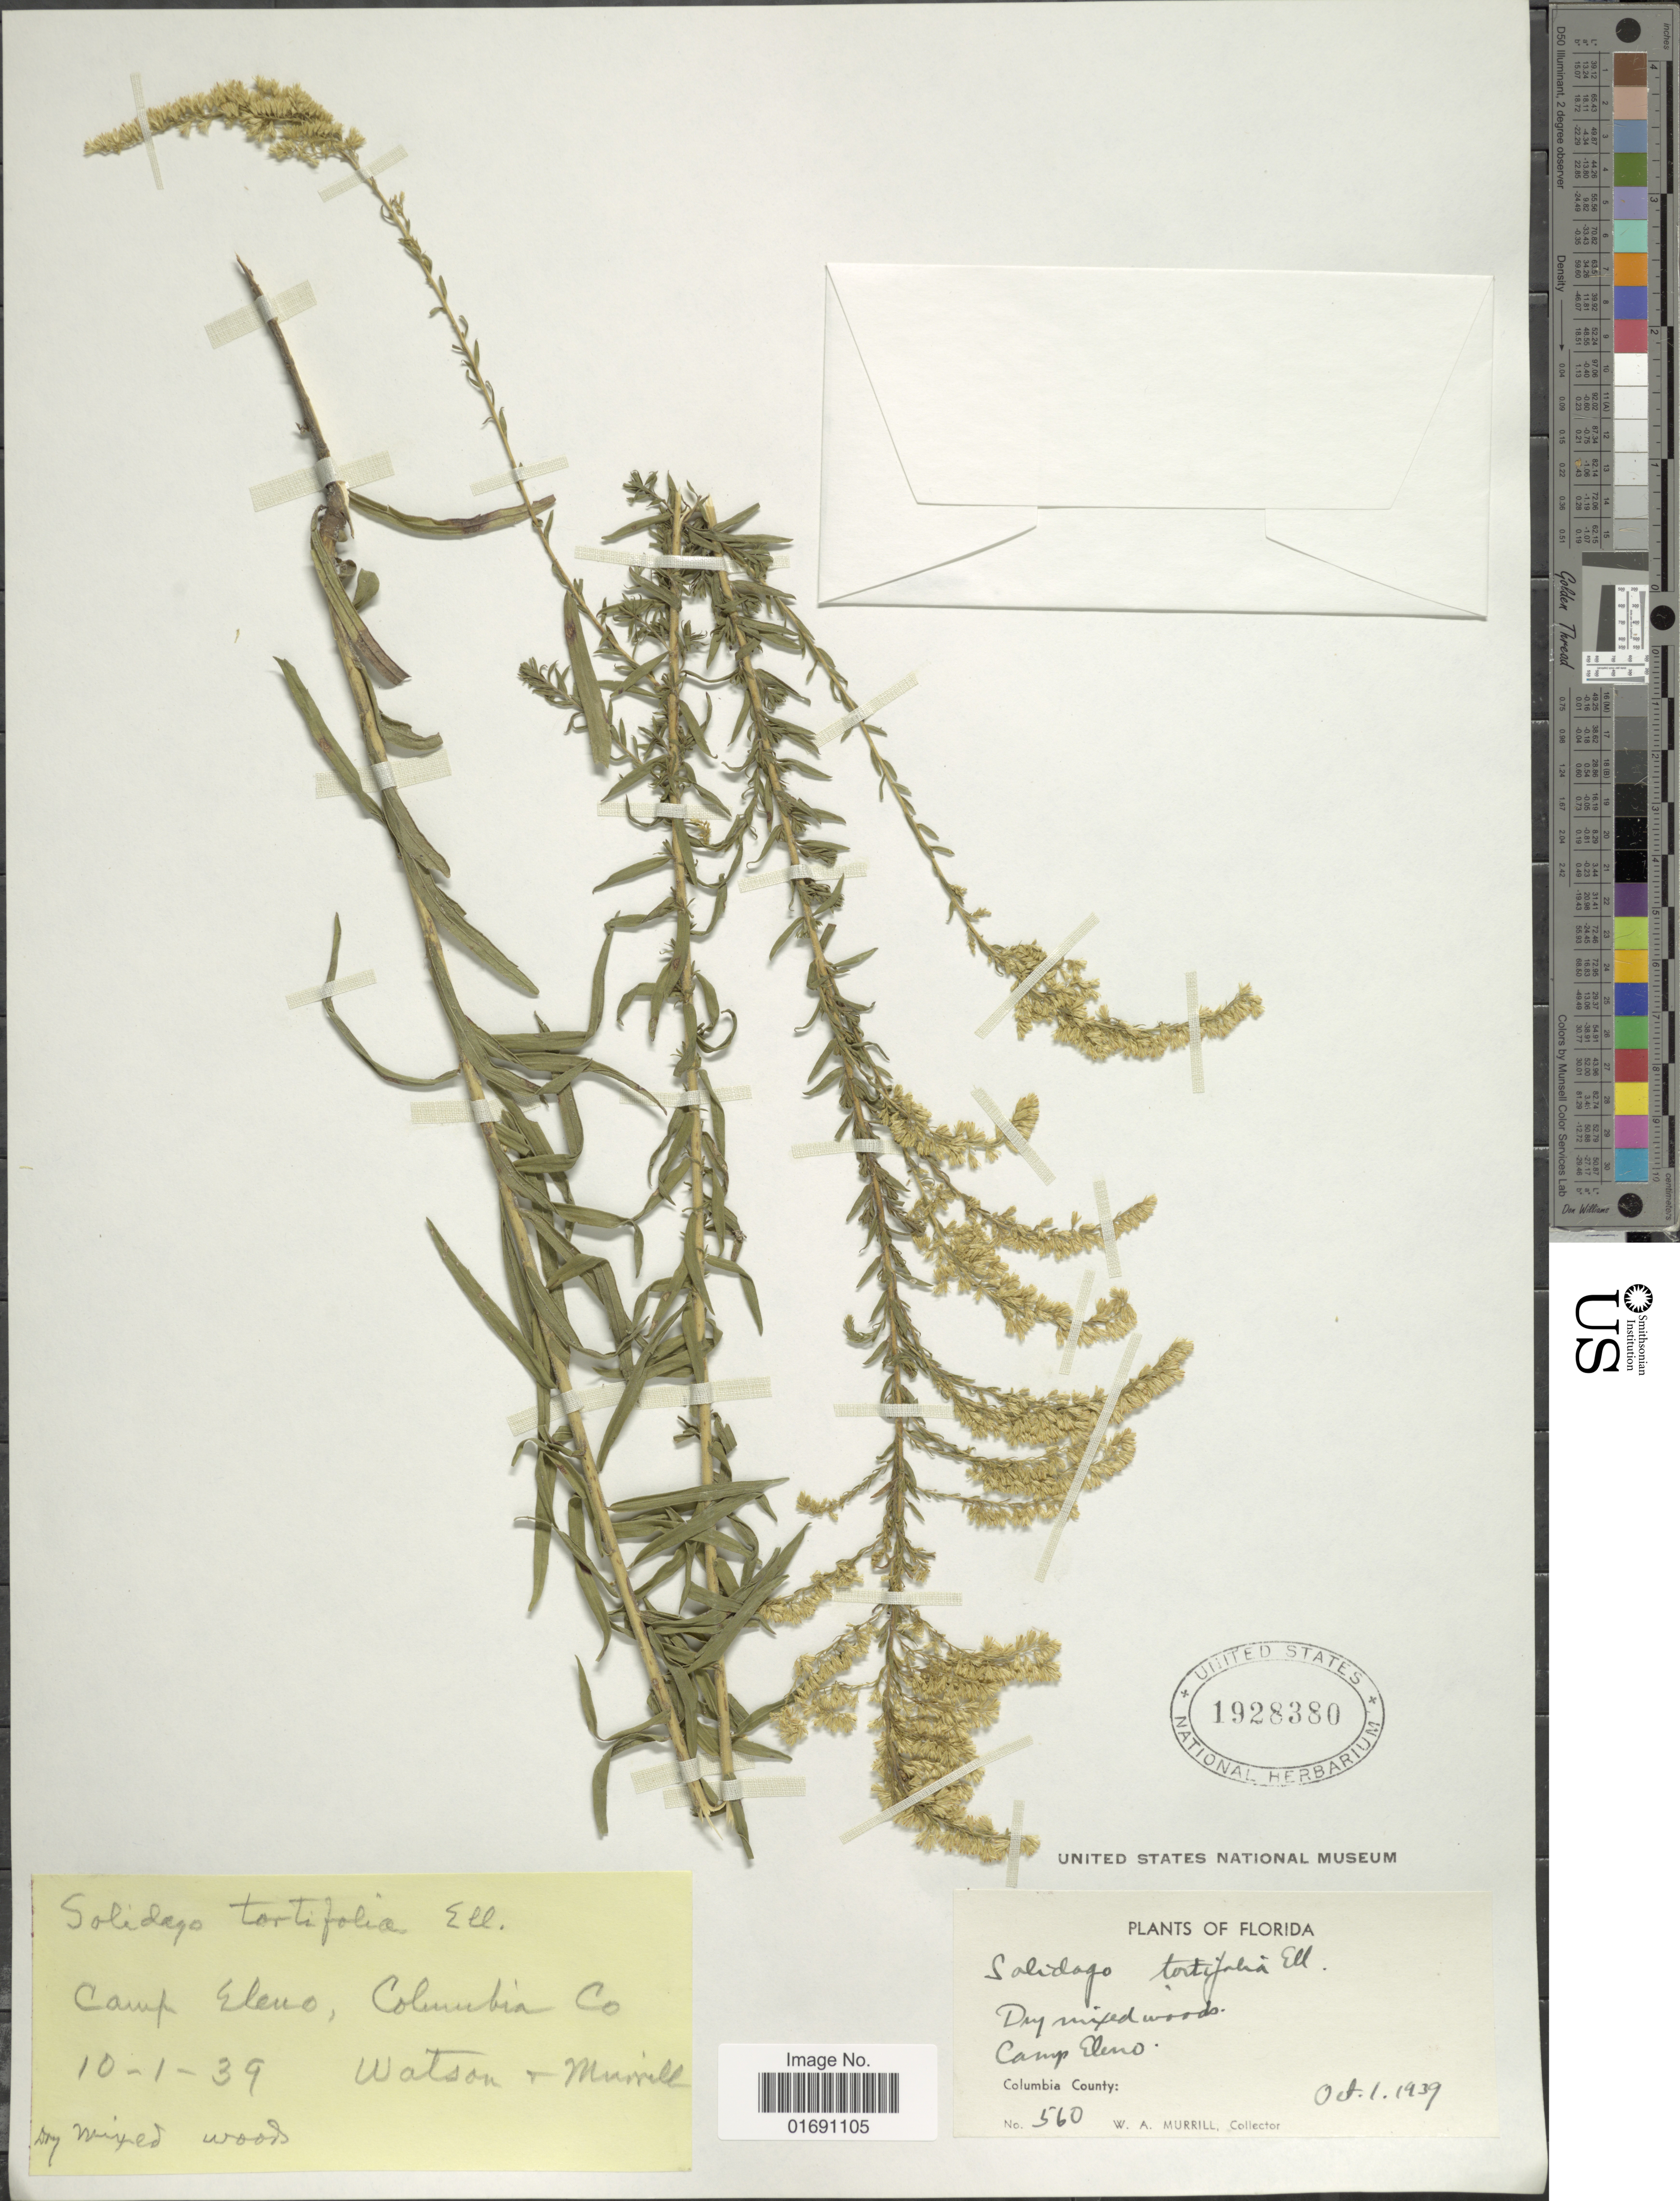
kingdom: Plantae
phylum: Tracheophyta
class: Magnoliopsida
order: Asterales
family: Asteraceae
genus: Solidago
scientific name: Solidago tortifolia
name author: Elliott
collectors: W. A. Murrill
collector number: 560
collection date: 1939-10-01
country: United States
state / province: Florida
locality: Dry mixed woods, Camp Eleno, Columbia County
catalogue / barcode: US 1928380